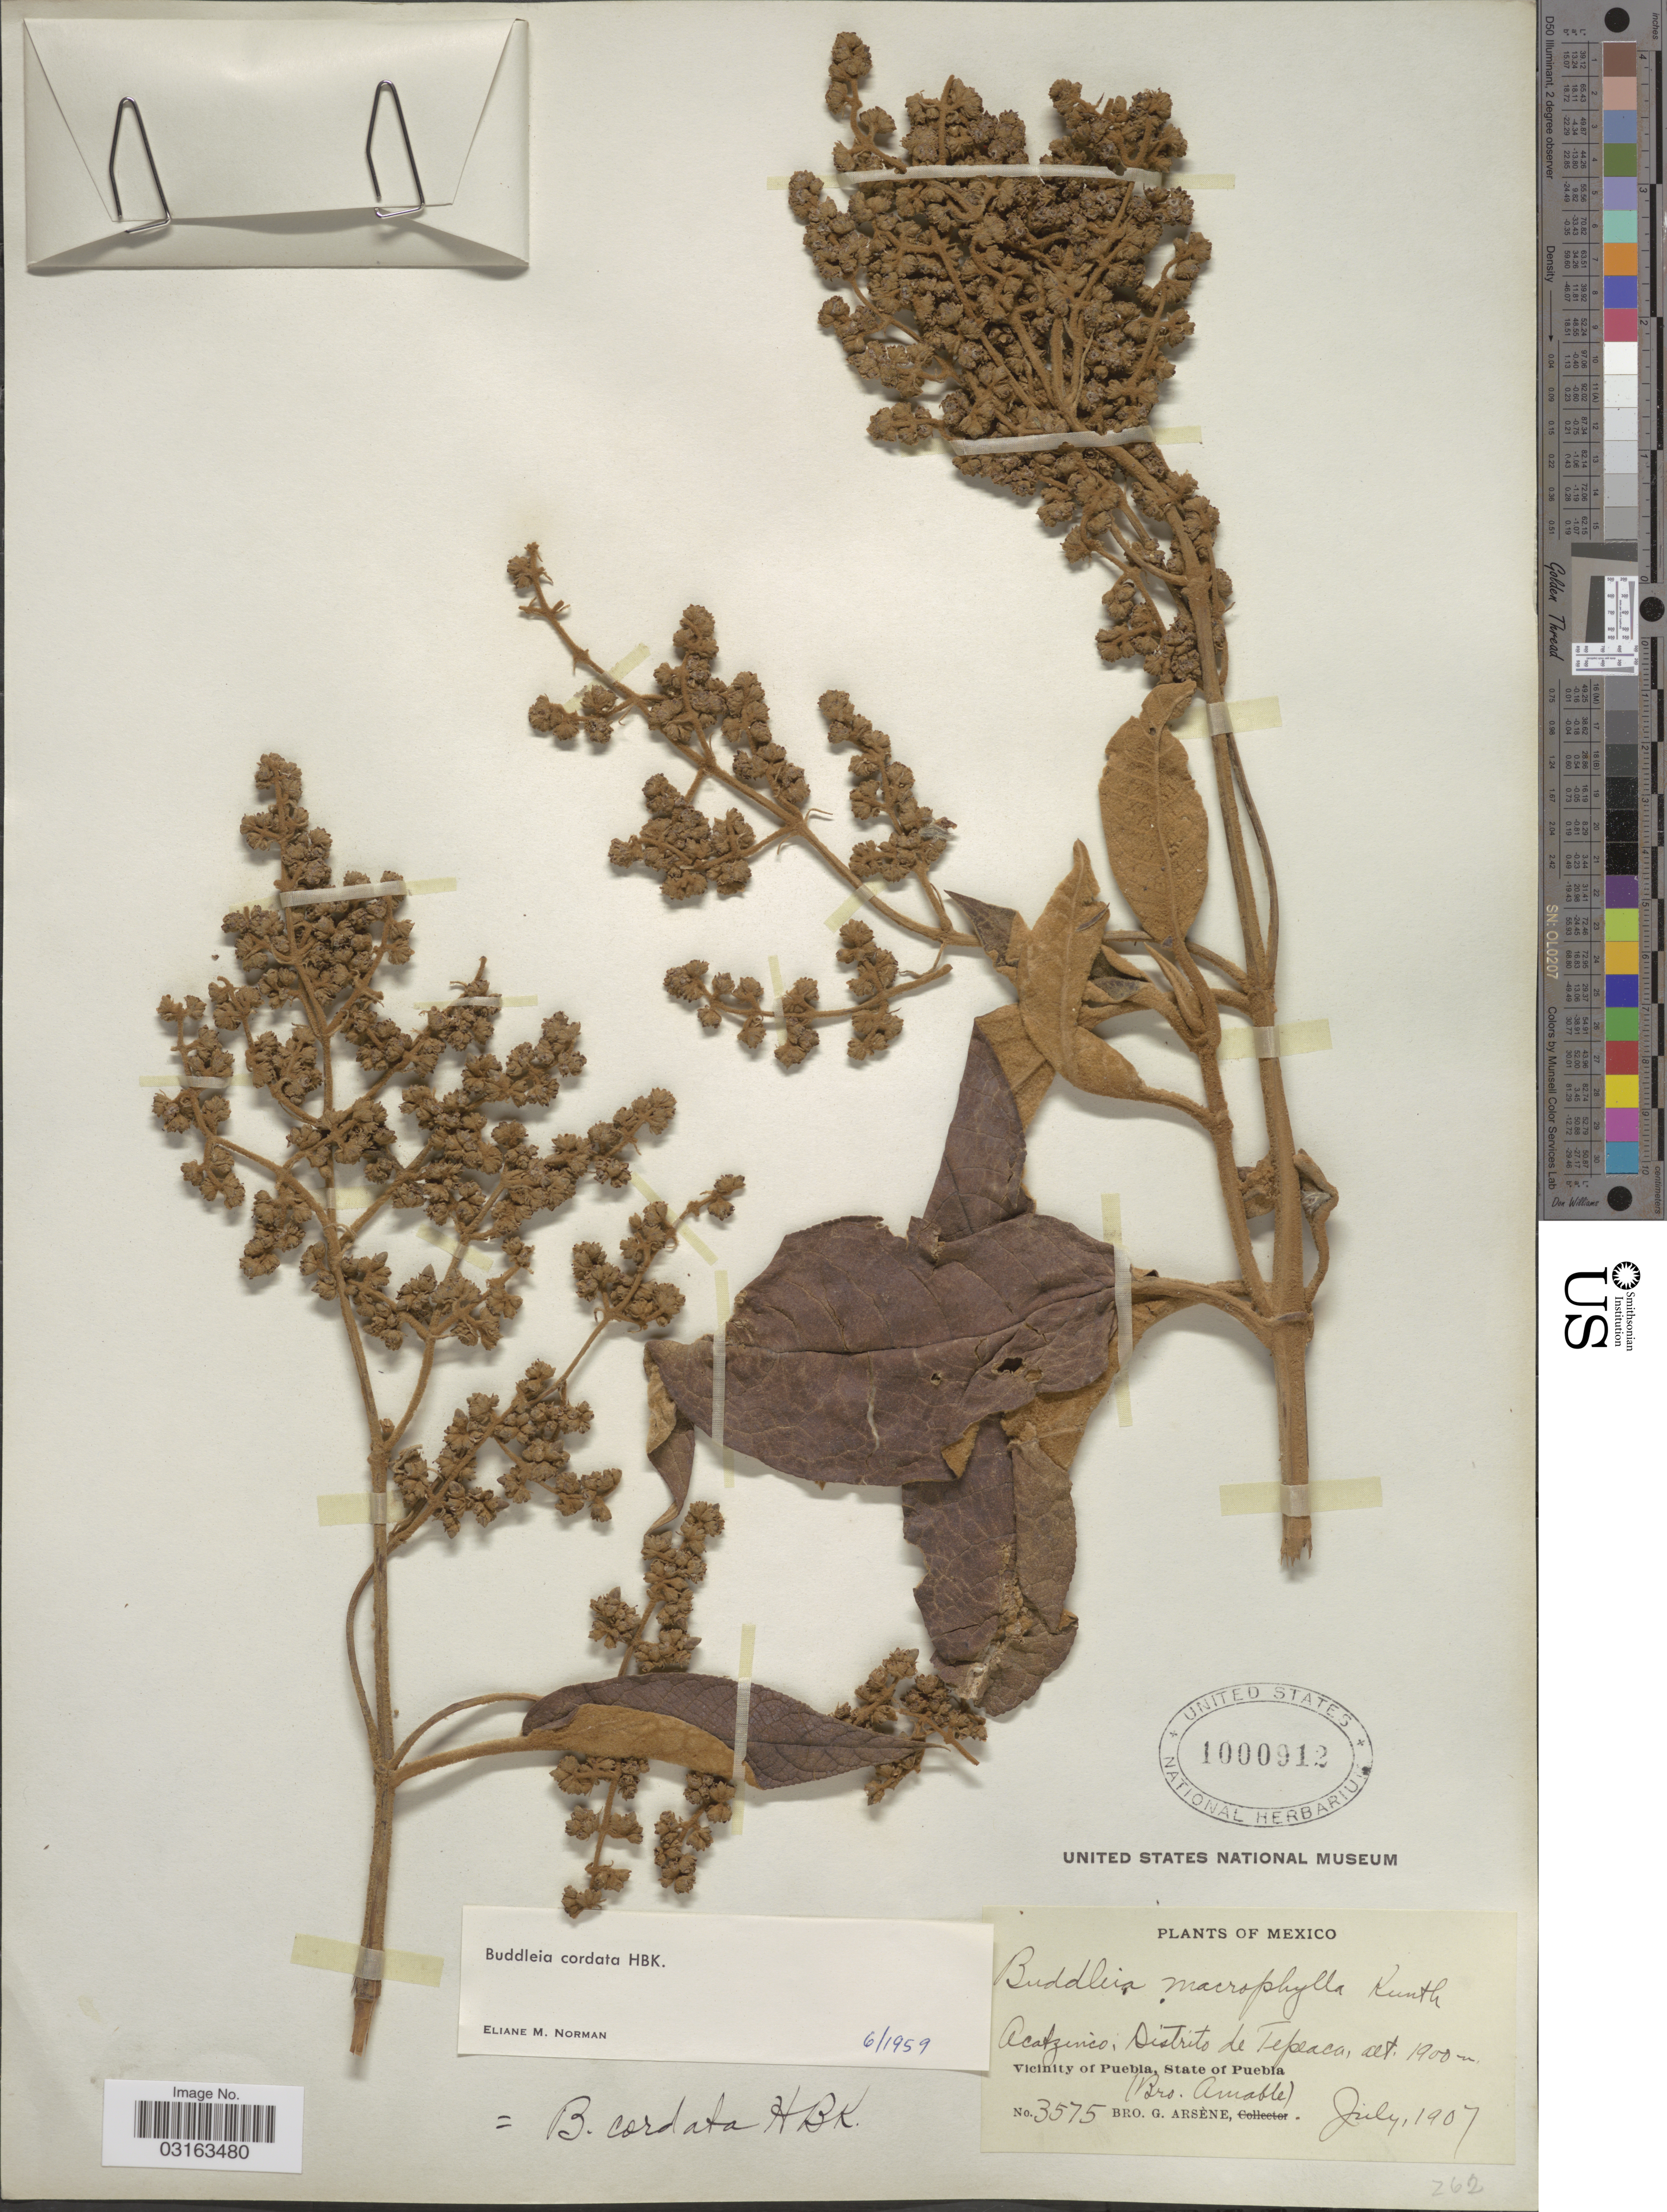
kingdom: Plantae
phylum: Tracheophyta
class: Magnoliopsida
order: Lamiales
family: Scrophulariaceae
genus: Buddleja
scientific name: Buddleja cordata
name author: Kunth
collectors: Bro. G. Arsène & B. Amable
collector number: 3575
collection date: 1907-07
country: Mexico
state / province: Puebla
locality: Acatzinco, Distrito de Tepeaca. Vicinity of Puebla.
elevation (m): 1900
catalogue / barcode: US 1000912